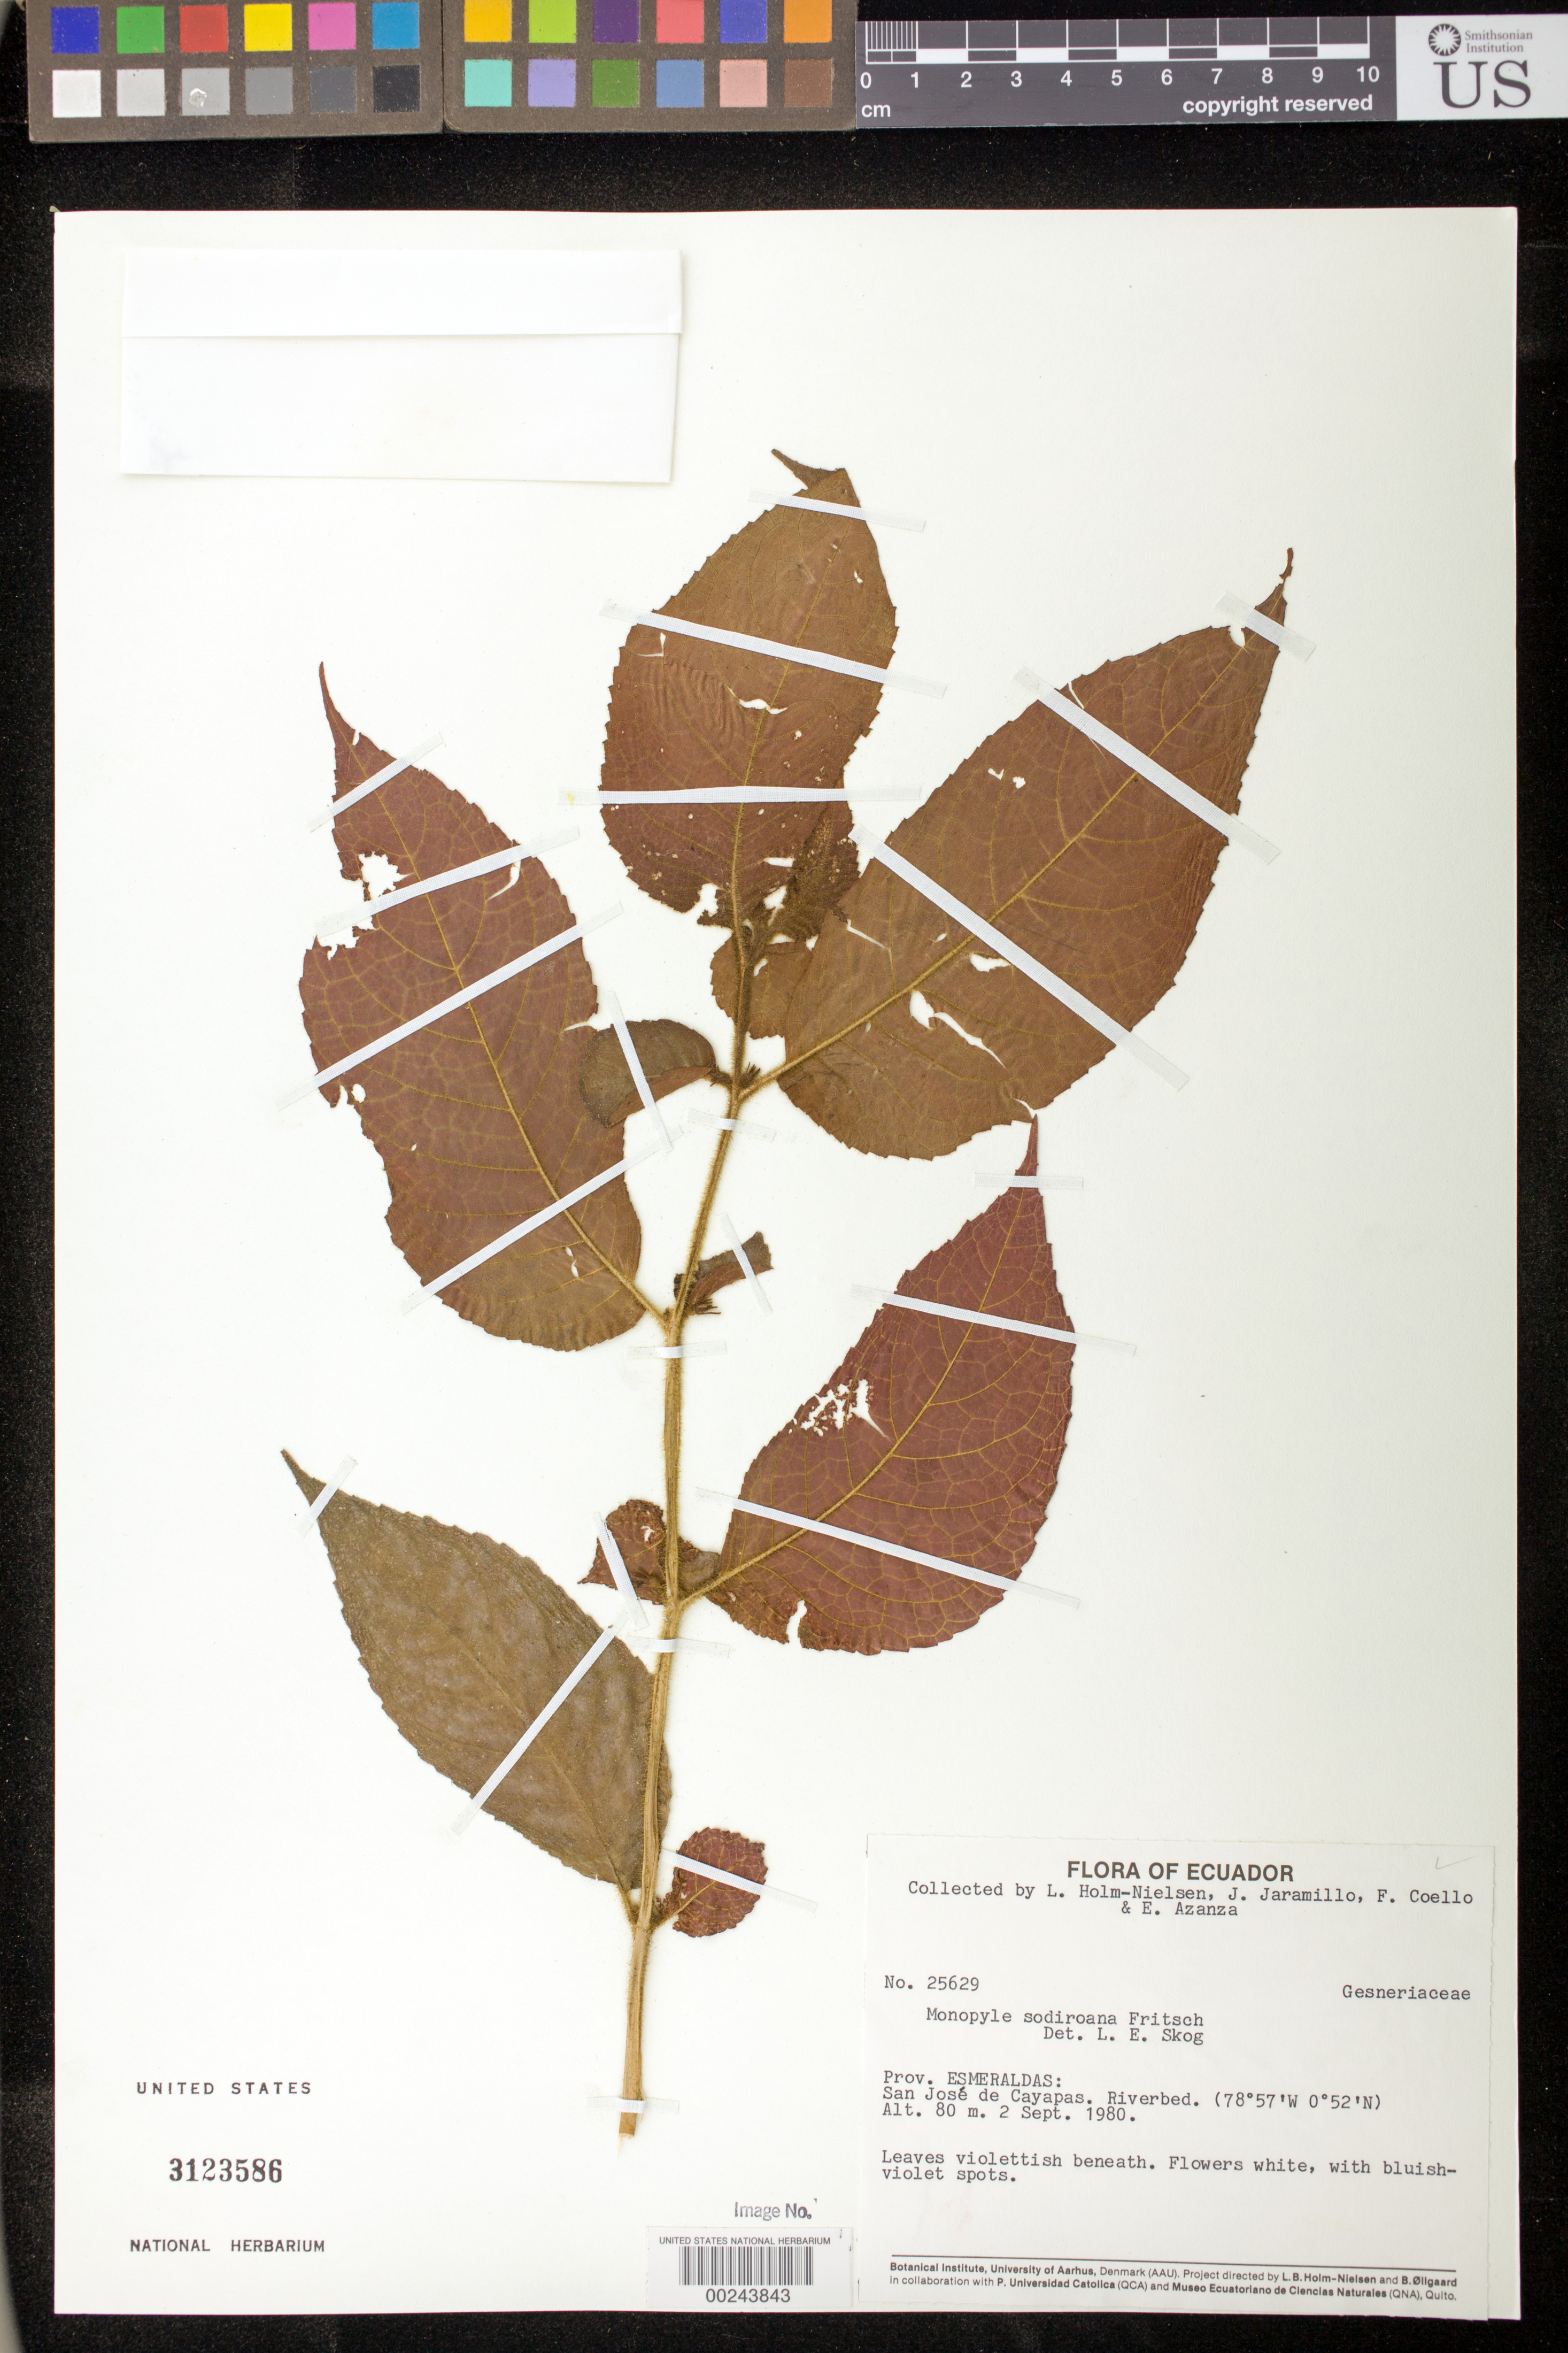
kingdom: Plantae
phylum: Tracheophyta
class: Magnoliopsida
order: Lamiales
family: Gesneriaceae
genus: Monopyle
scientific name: Monopyle sodiroana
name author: Fritsch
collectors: L. B. Holm-Nielsen, J. L. Jaramillo, F. Coello & E. Asanza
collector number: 25629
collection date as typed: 02 Sep 1980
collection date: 1980-09-02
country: Ecuador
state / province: Esmeraldas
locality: San Jose de Cayapas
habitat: Riverbed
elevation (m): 80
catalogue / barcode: US 3123586